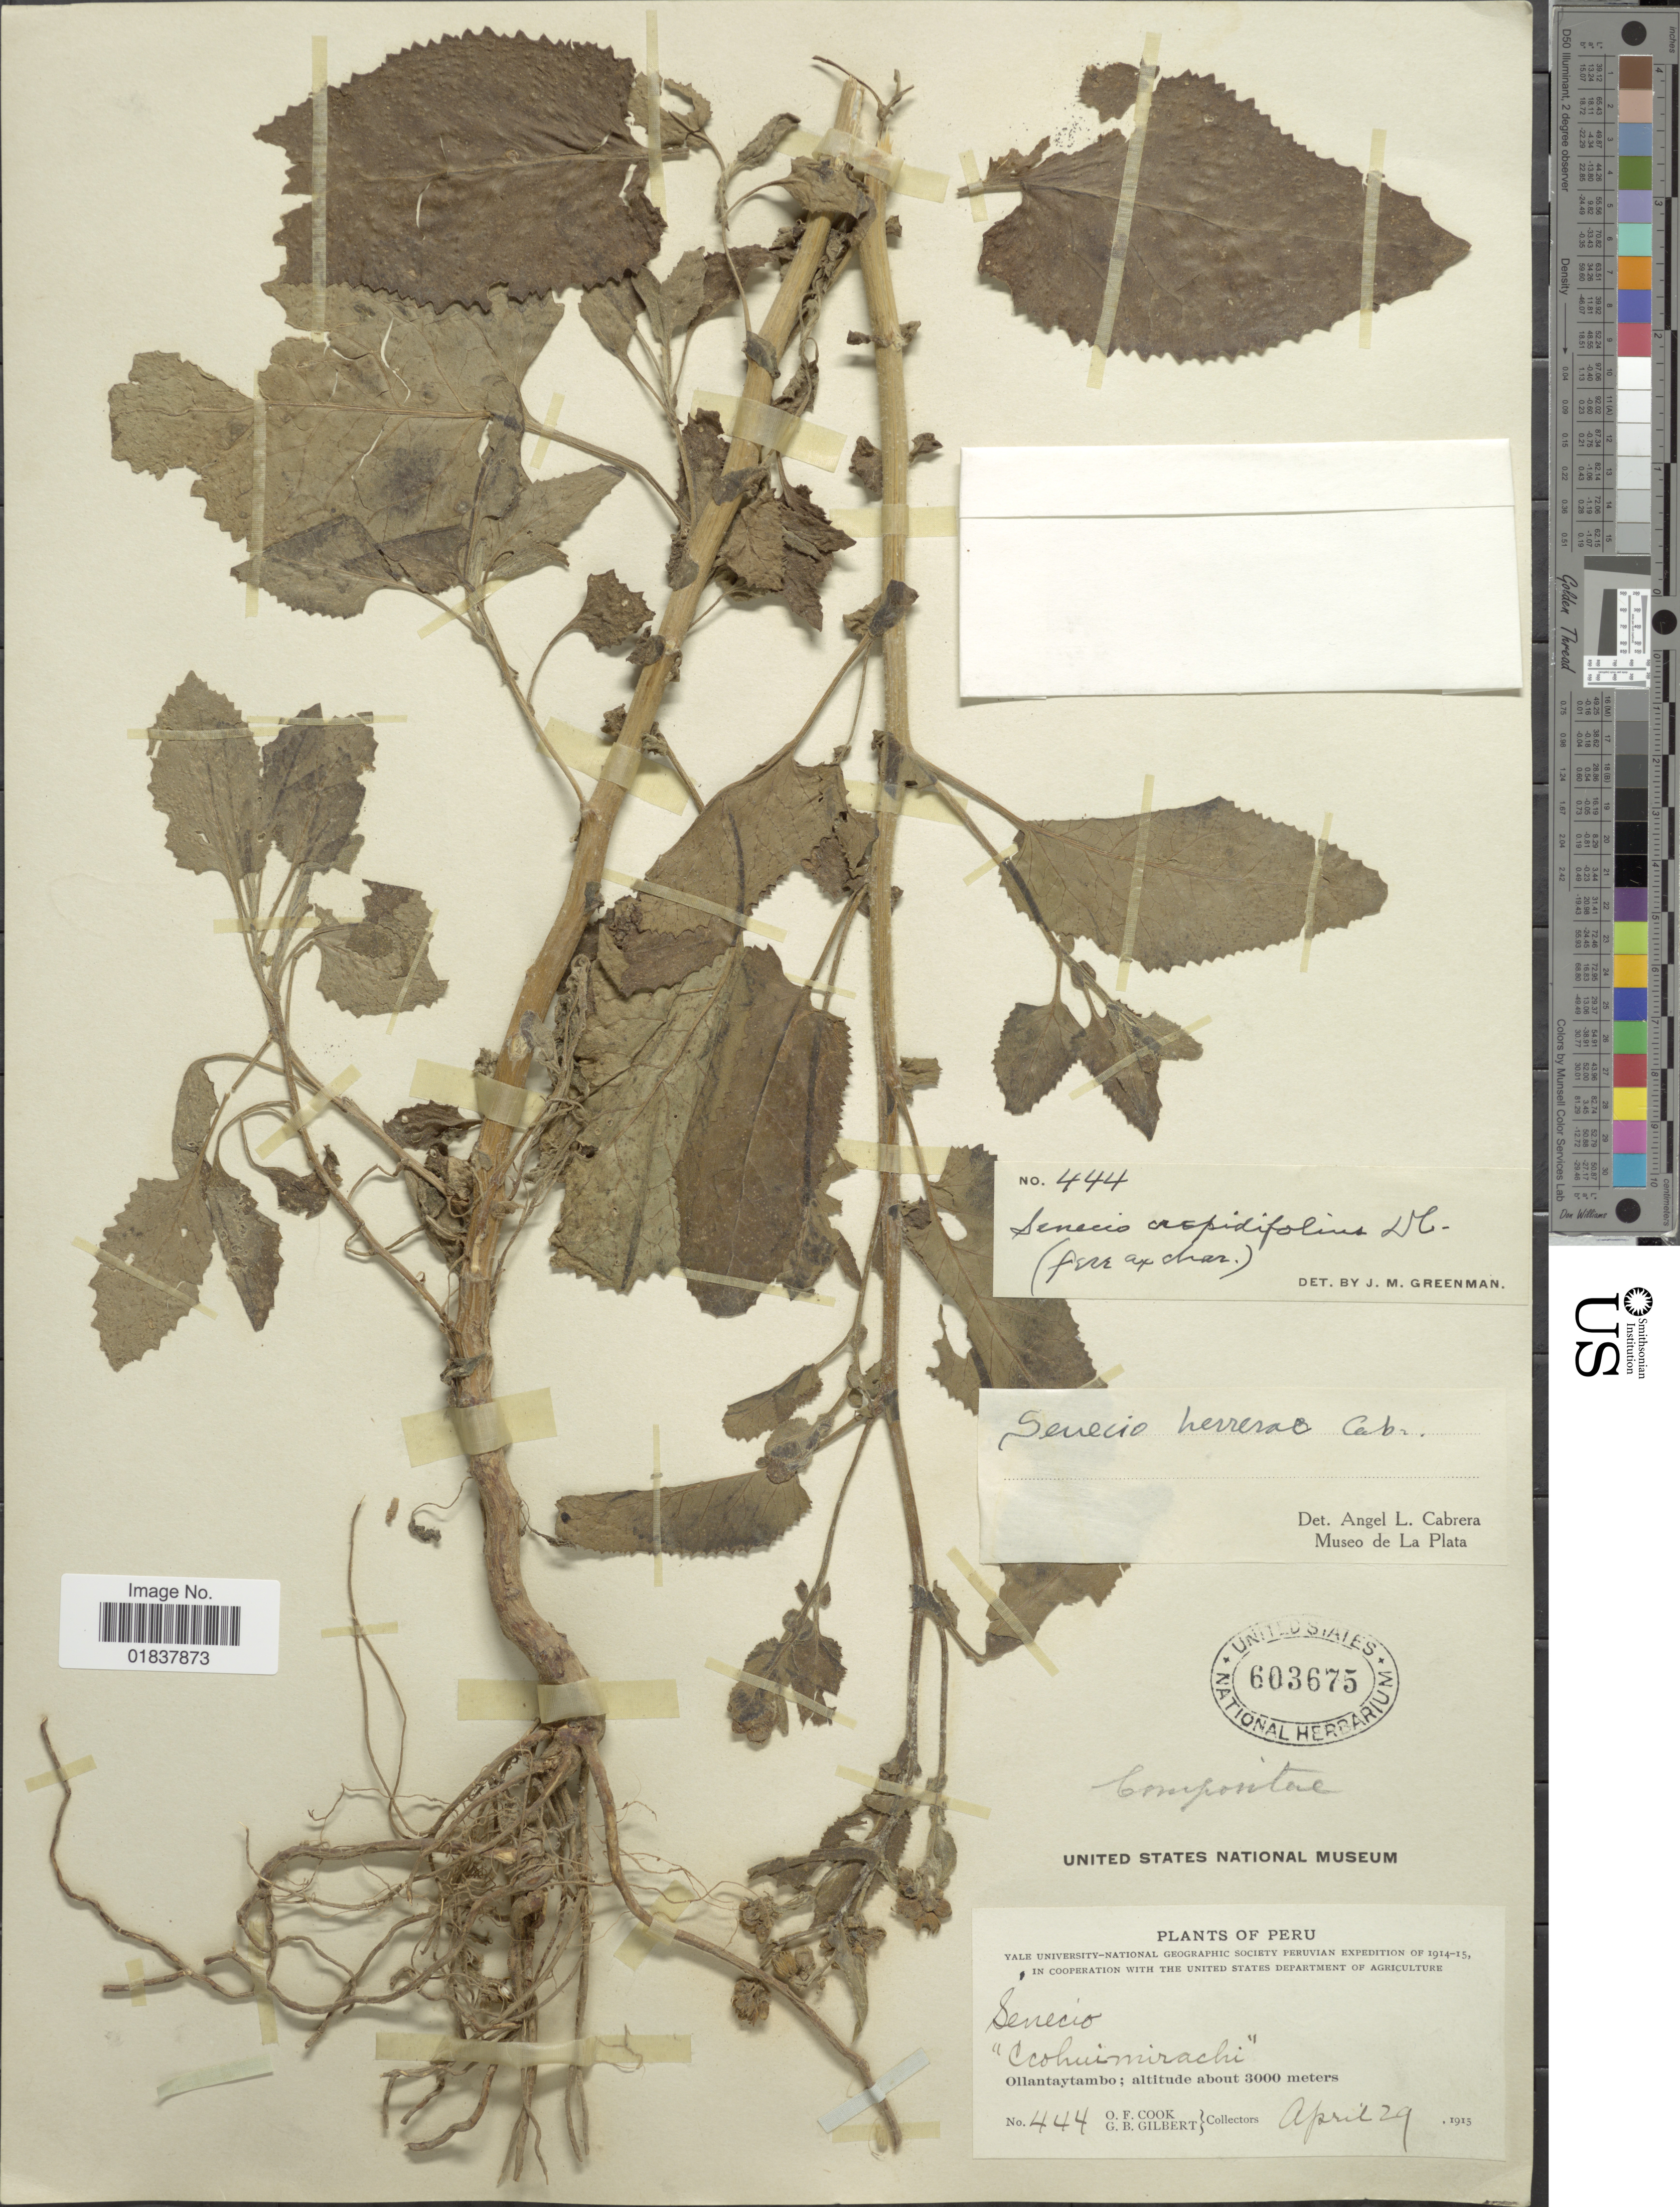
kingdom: Plantae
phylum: Tracheophyta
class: Magnoliopsida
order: Asterales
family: Asteraceae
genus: Senecio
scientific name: Senecio herrerae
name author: Cabrera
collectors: O. F. Cook & G. B. Gilbert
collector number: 444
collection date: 1915-04-29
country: Peru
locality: Ollantaytambo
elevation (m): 3000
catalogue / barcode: US 603675